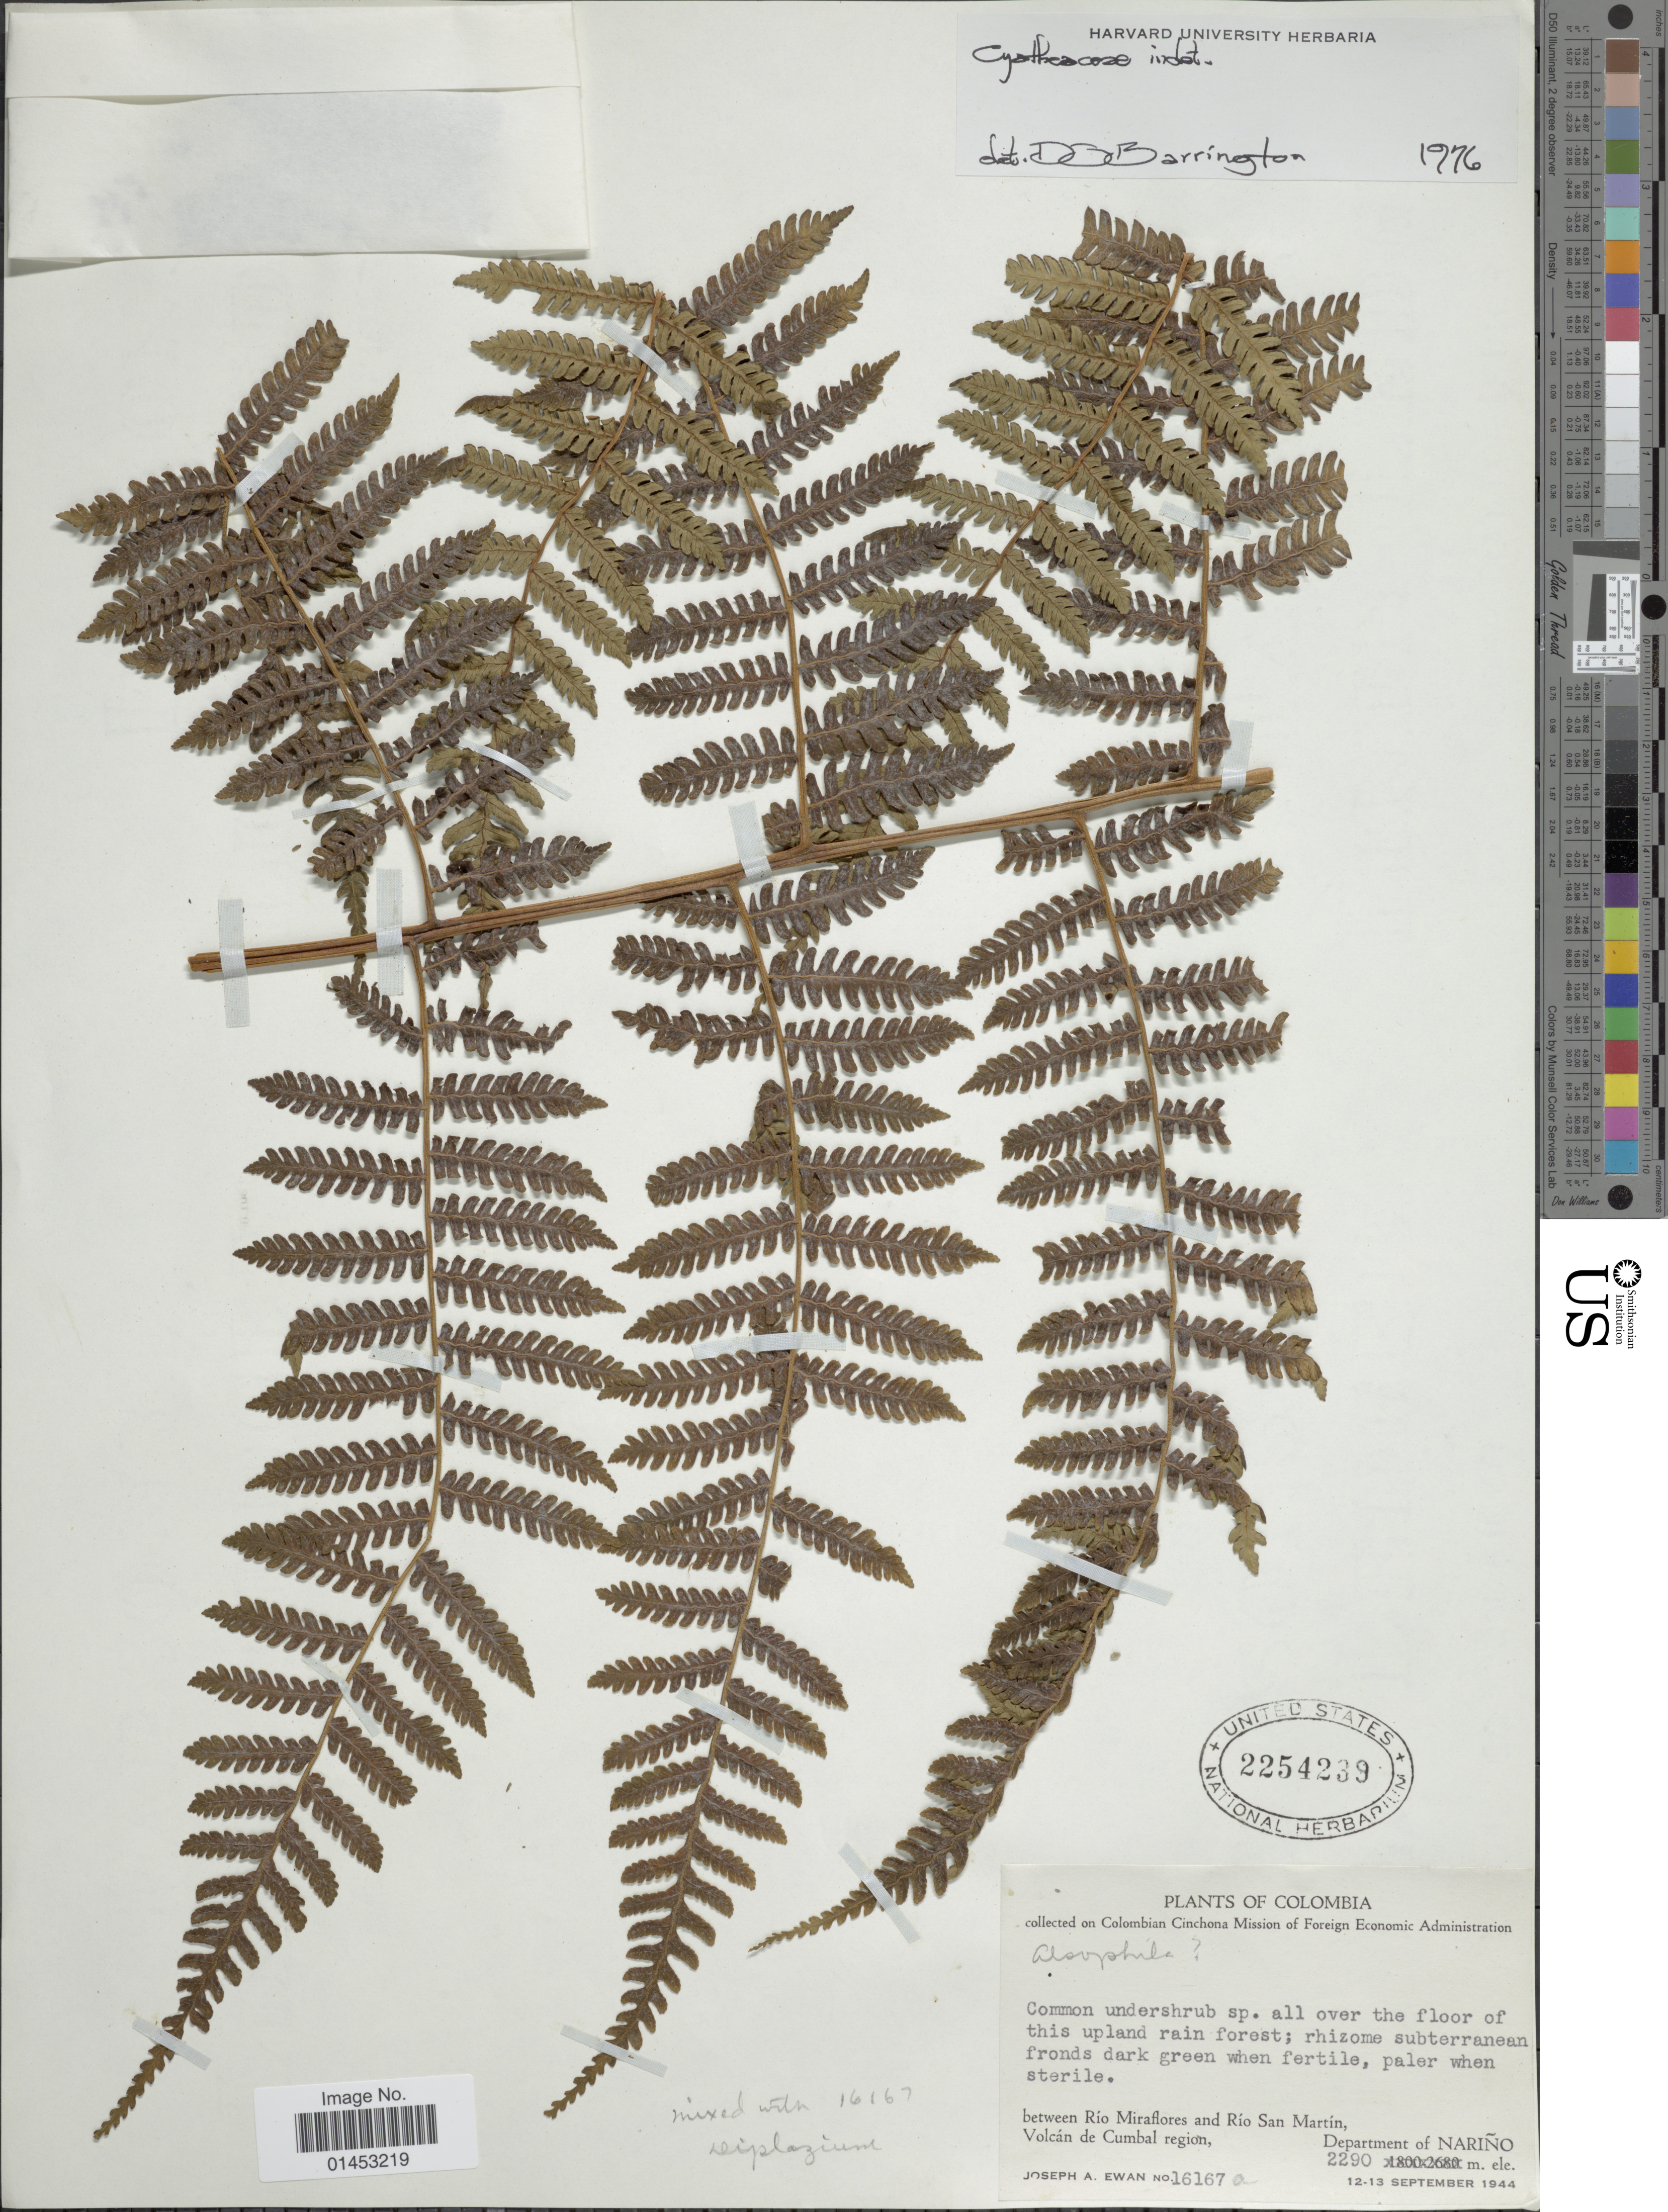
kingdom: Plantae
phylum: Tracheophyta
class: Polypodiopsida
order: Cyatheales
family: Cyatheaceae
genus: Cyathea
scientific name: Cyathea sp.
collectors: J. A. Ewan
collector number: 16167a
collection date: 1944-09-12/1944-09-13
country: Colombia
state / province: Nariño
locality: Between Rio Miraflores and Rio San Martin, Volcán de Cumbal region, Department of Narino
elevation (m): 2290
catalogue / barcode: US 2254239